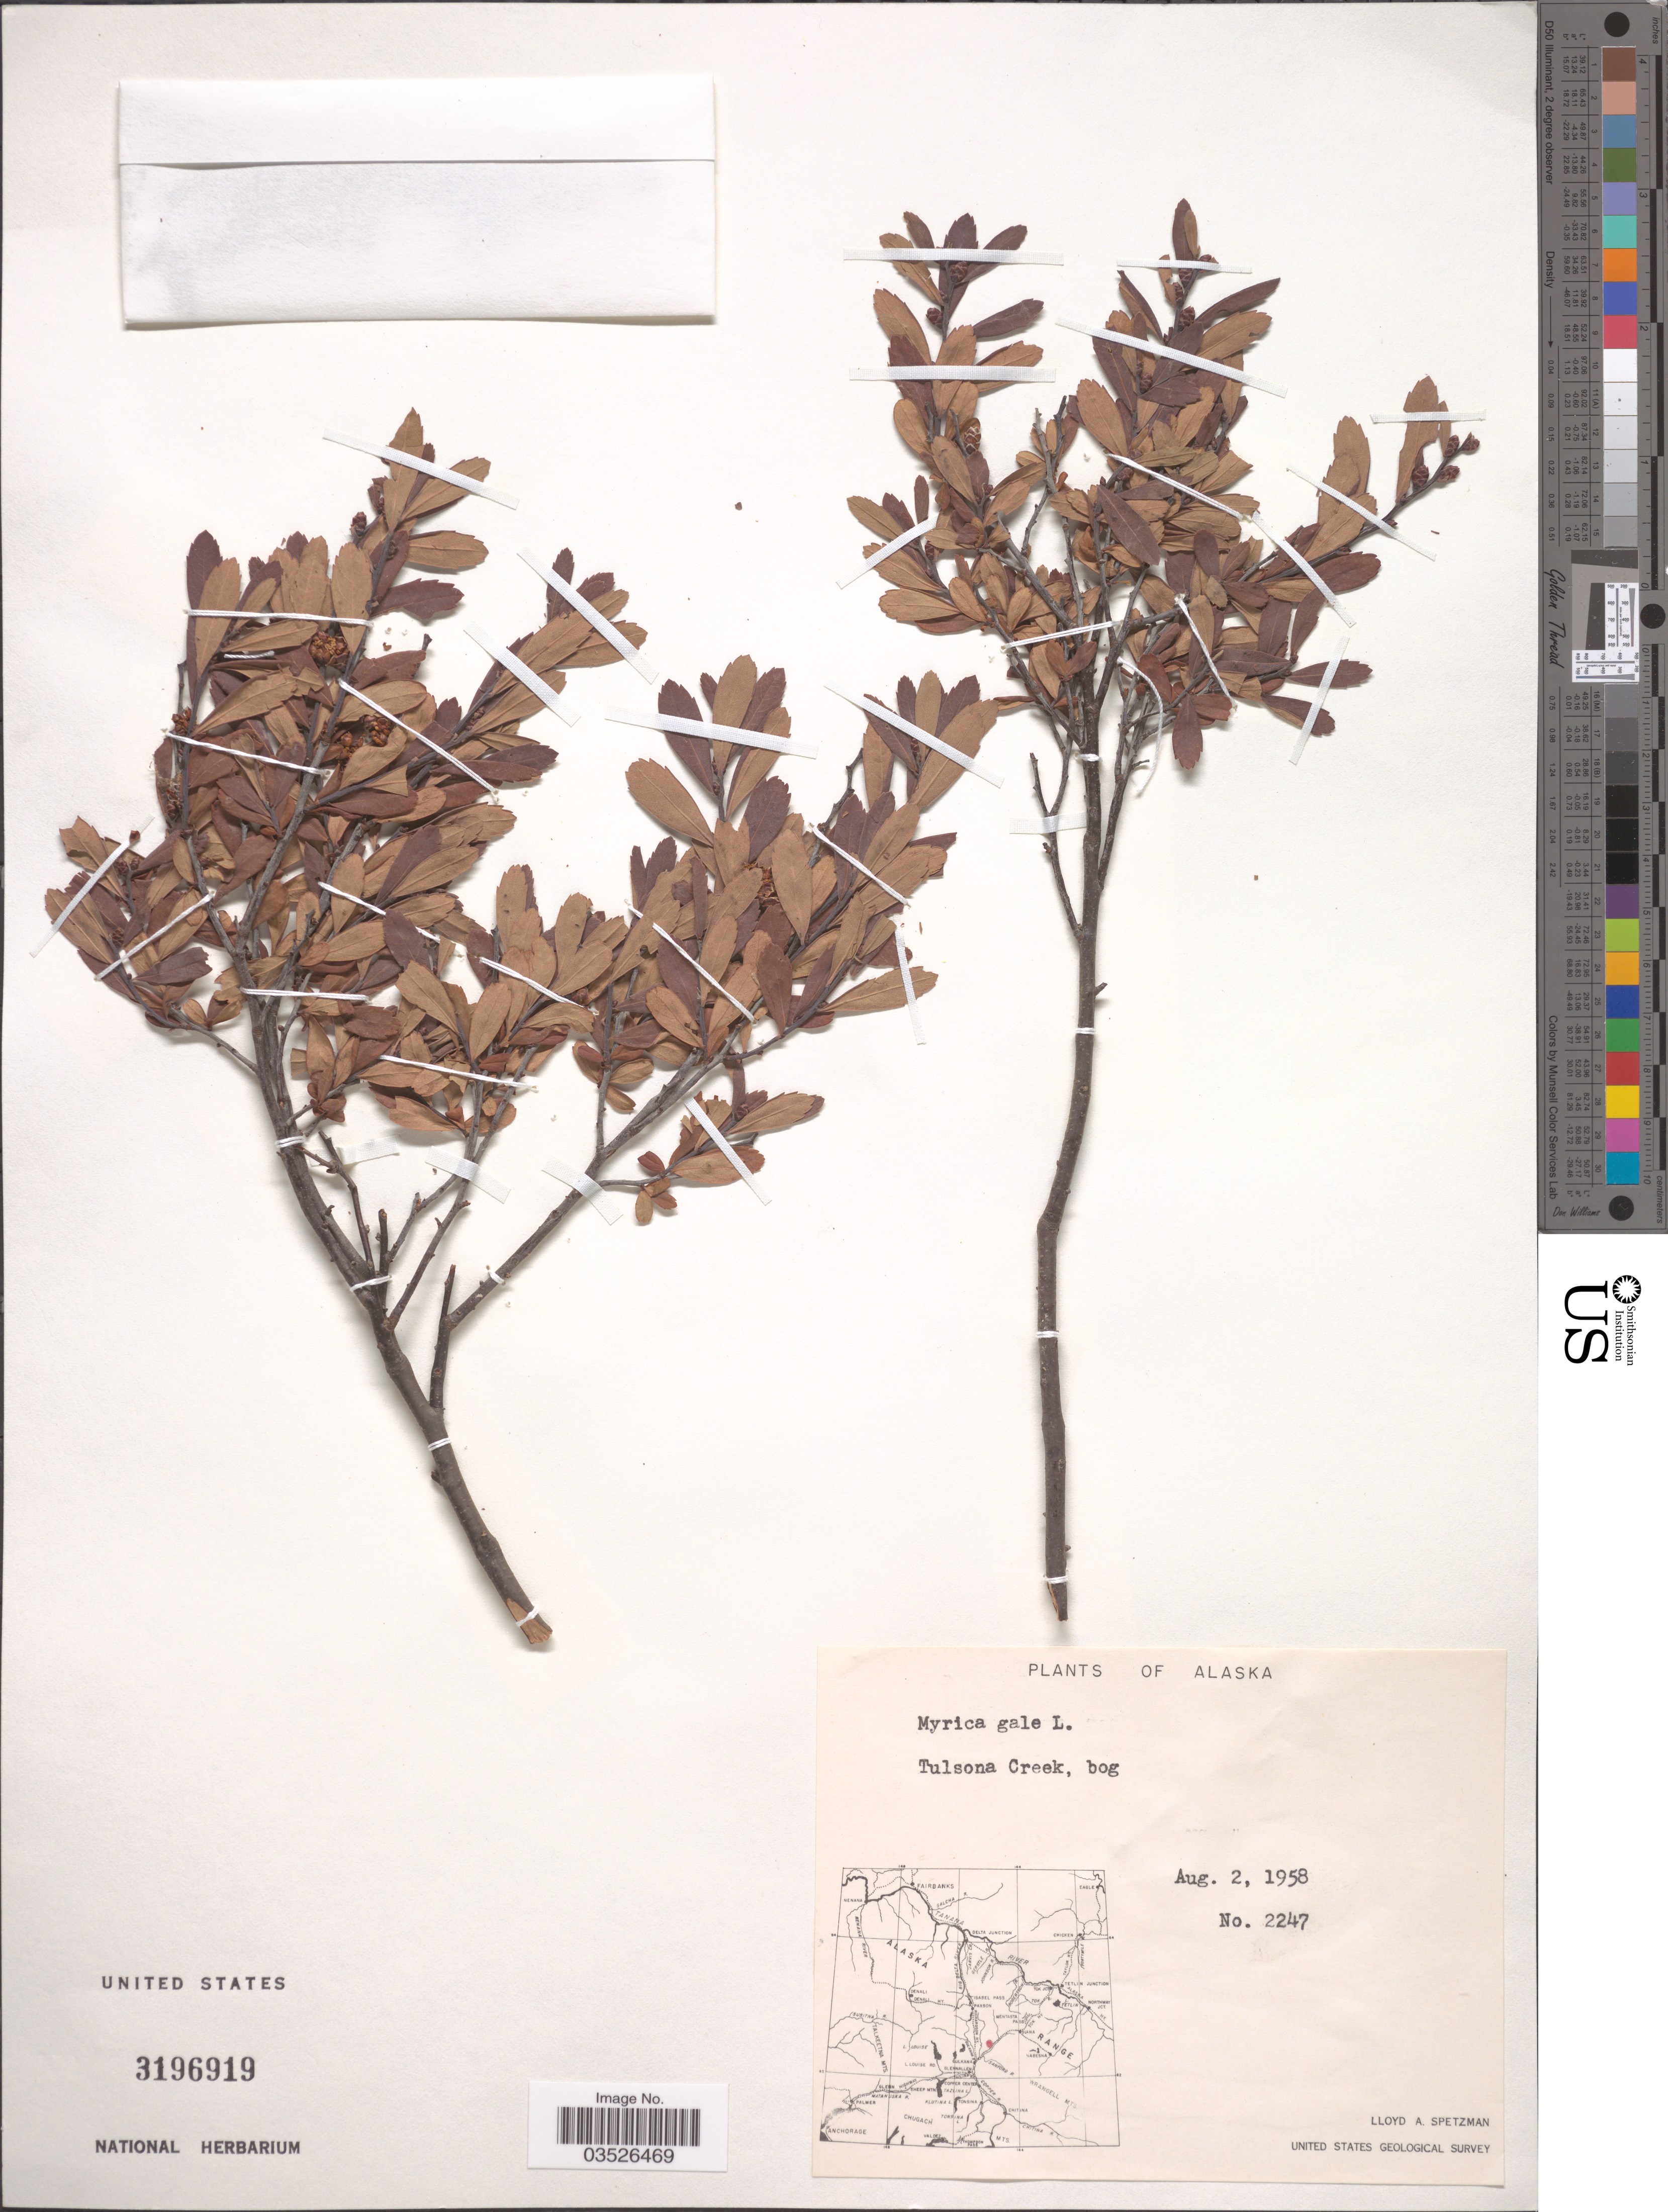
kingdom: Plantae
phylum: Tracheophyta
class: Magnoliopsida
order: Fagales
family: Myricaceae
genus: Myrica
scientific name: Myrica gale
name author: L.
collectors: L. Spetzman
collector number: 2247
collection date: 1958-08-02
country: United States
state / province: Alaska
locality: Tulsona Creek.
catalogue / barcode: US 3196919